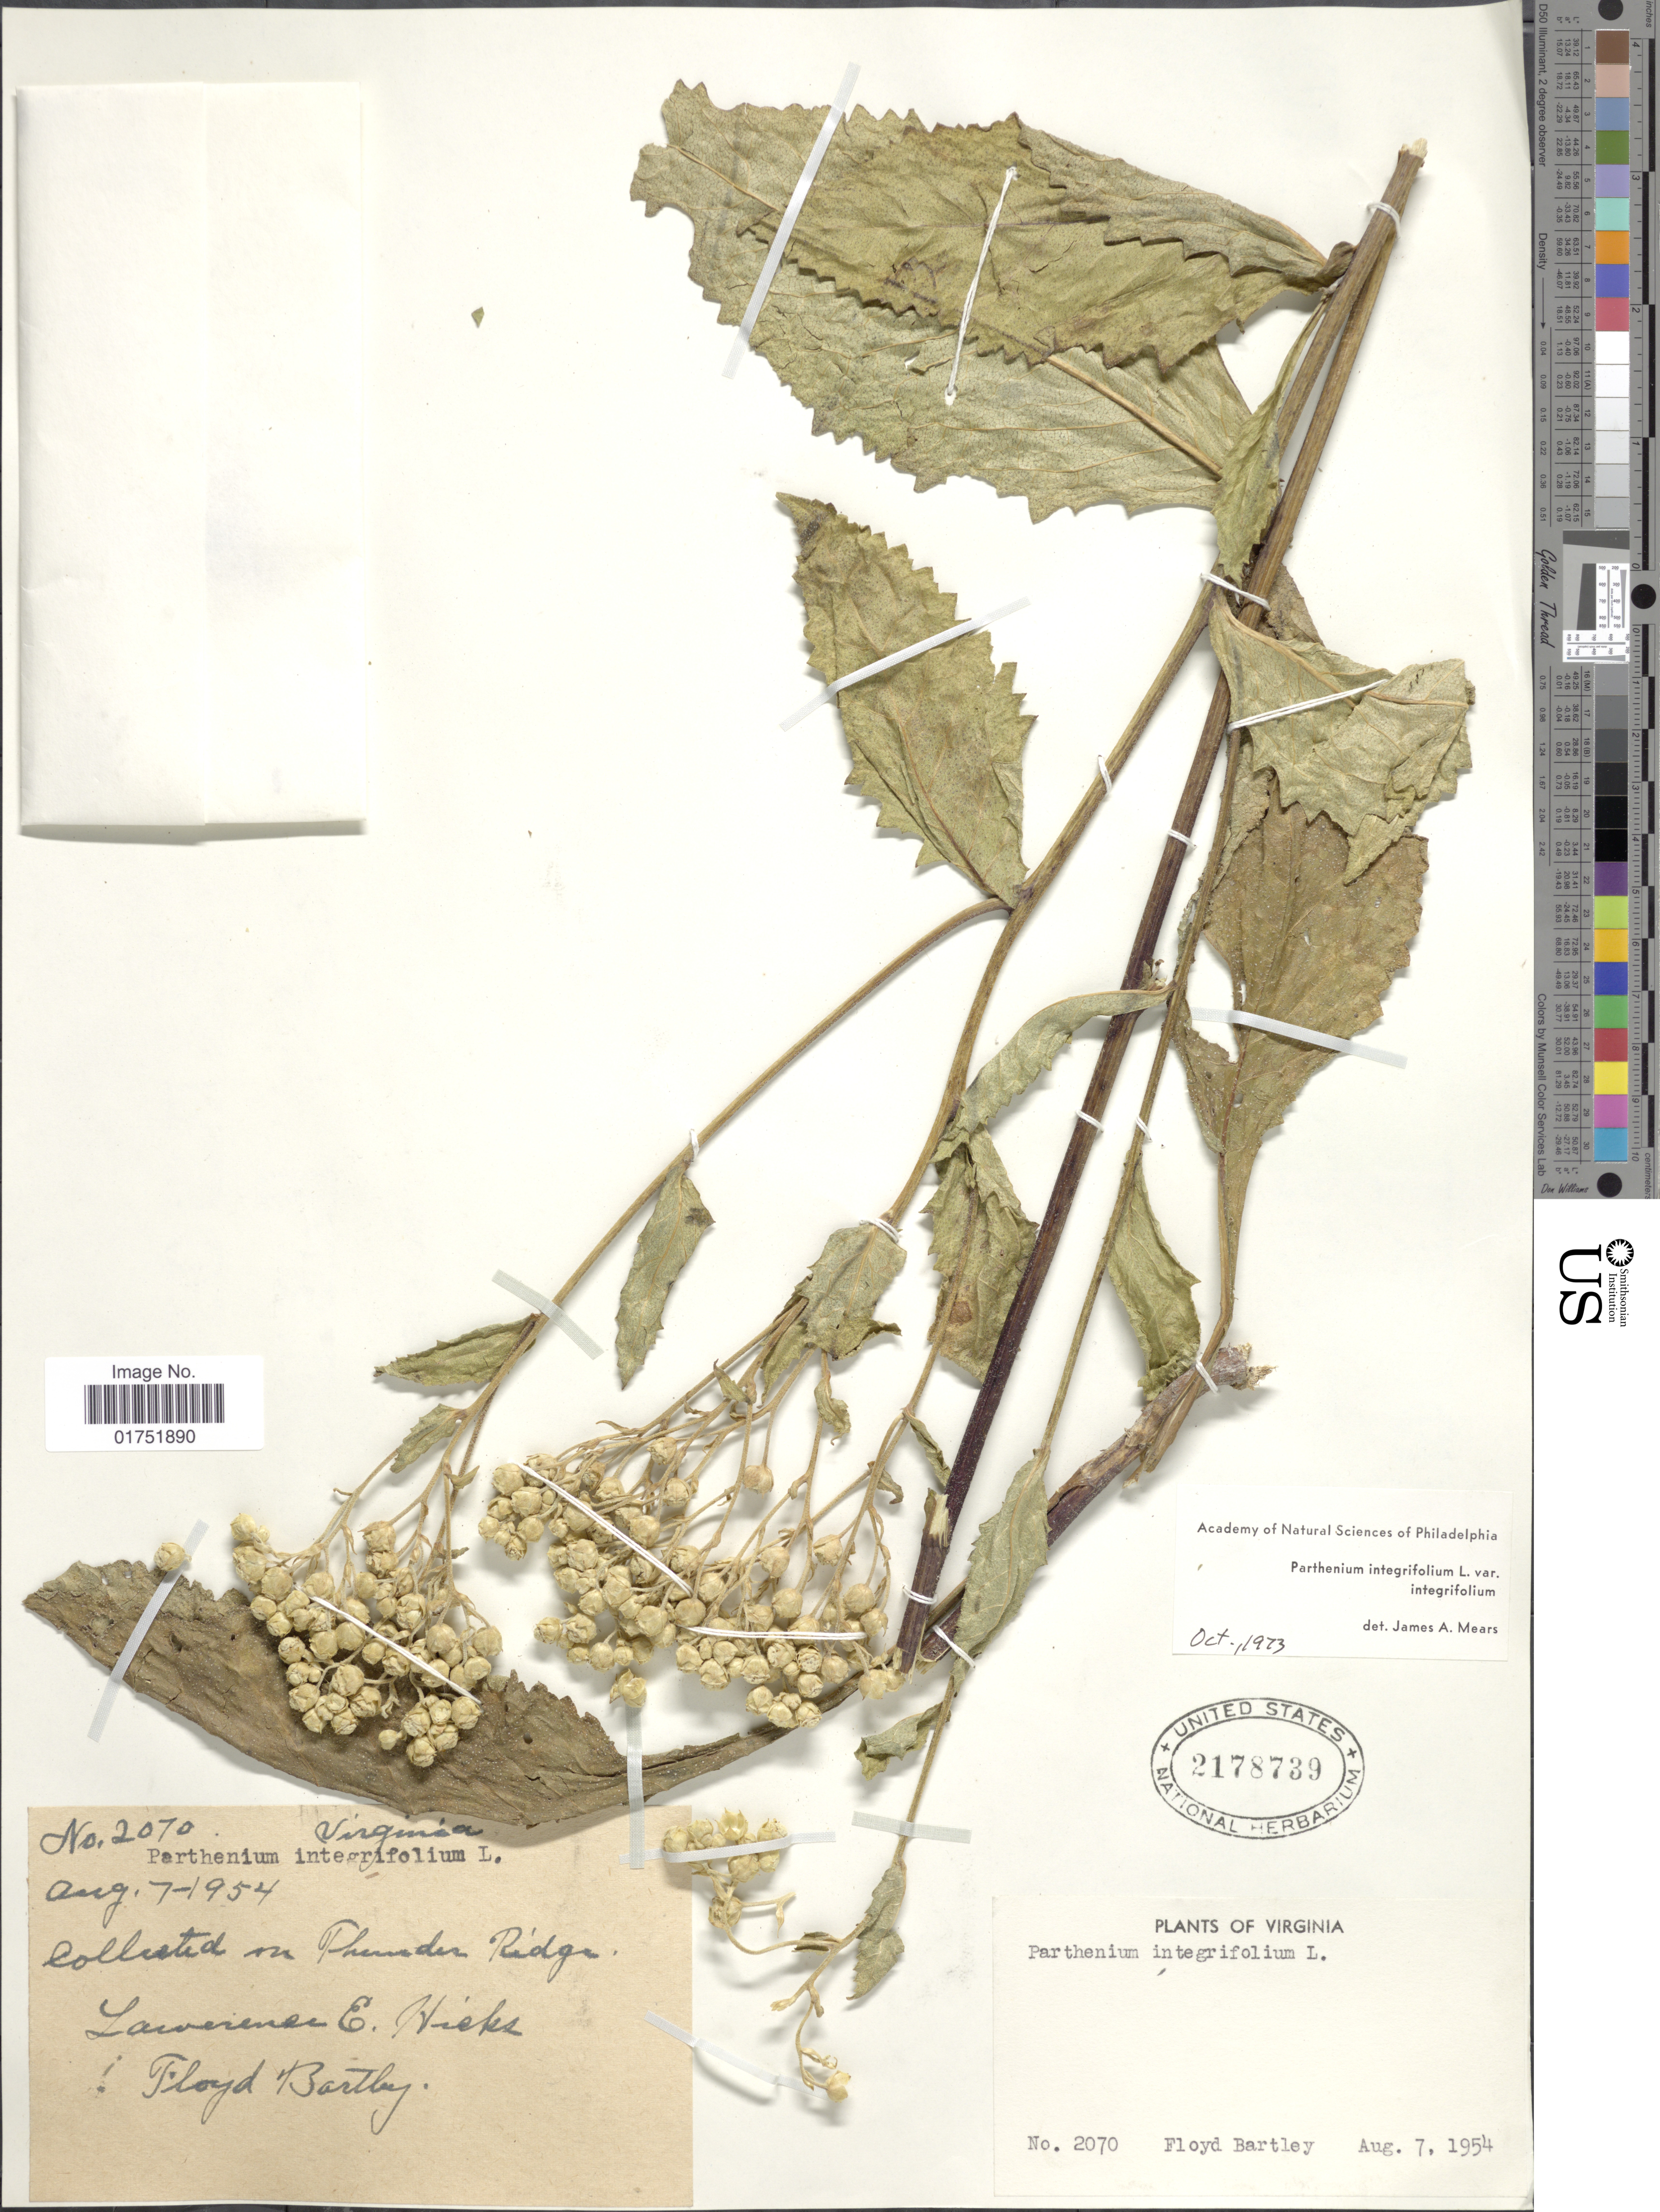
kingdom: Plantae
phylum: Tracheophyta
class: Magnoliopsida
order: Asterales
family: Asteraceae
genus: Parthenium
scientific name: Parthenium integrifolium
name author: L.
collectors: F. Bartley & L. E. Hicks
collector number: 2070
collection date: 1954-08-07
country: United States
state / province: Virginia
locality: Thunder Ridge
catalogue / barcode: US 2178739